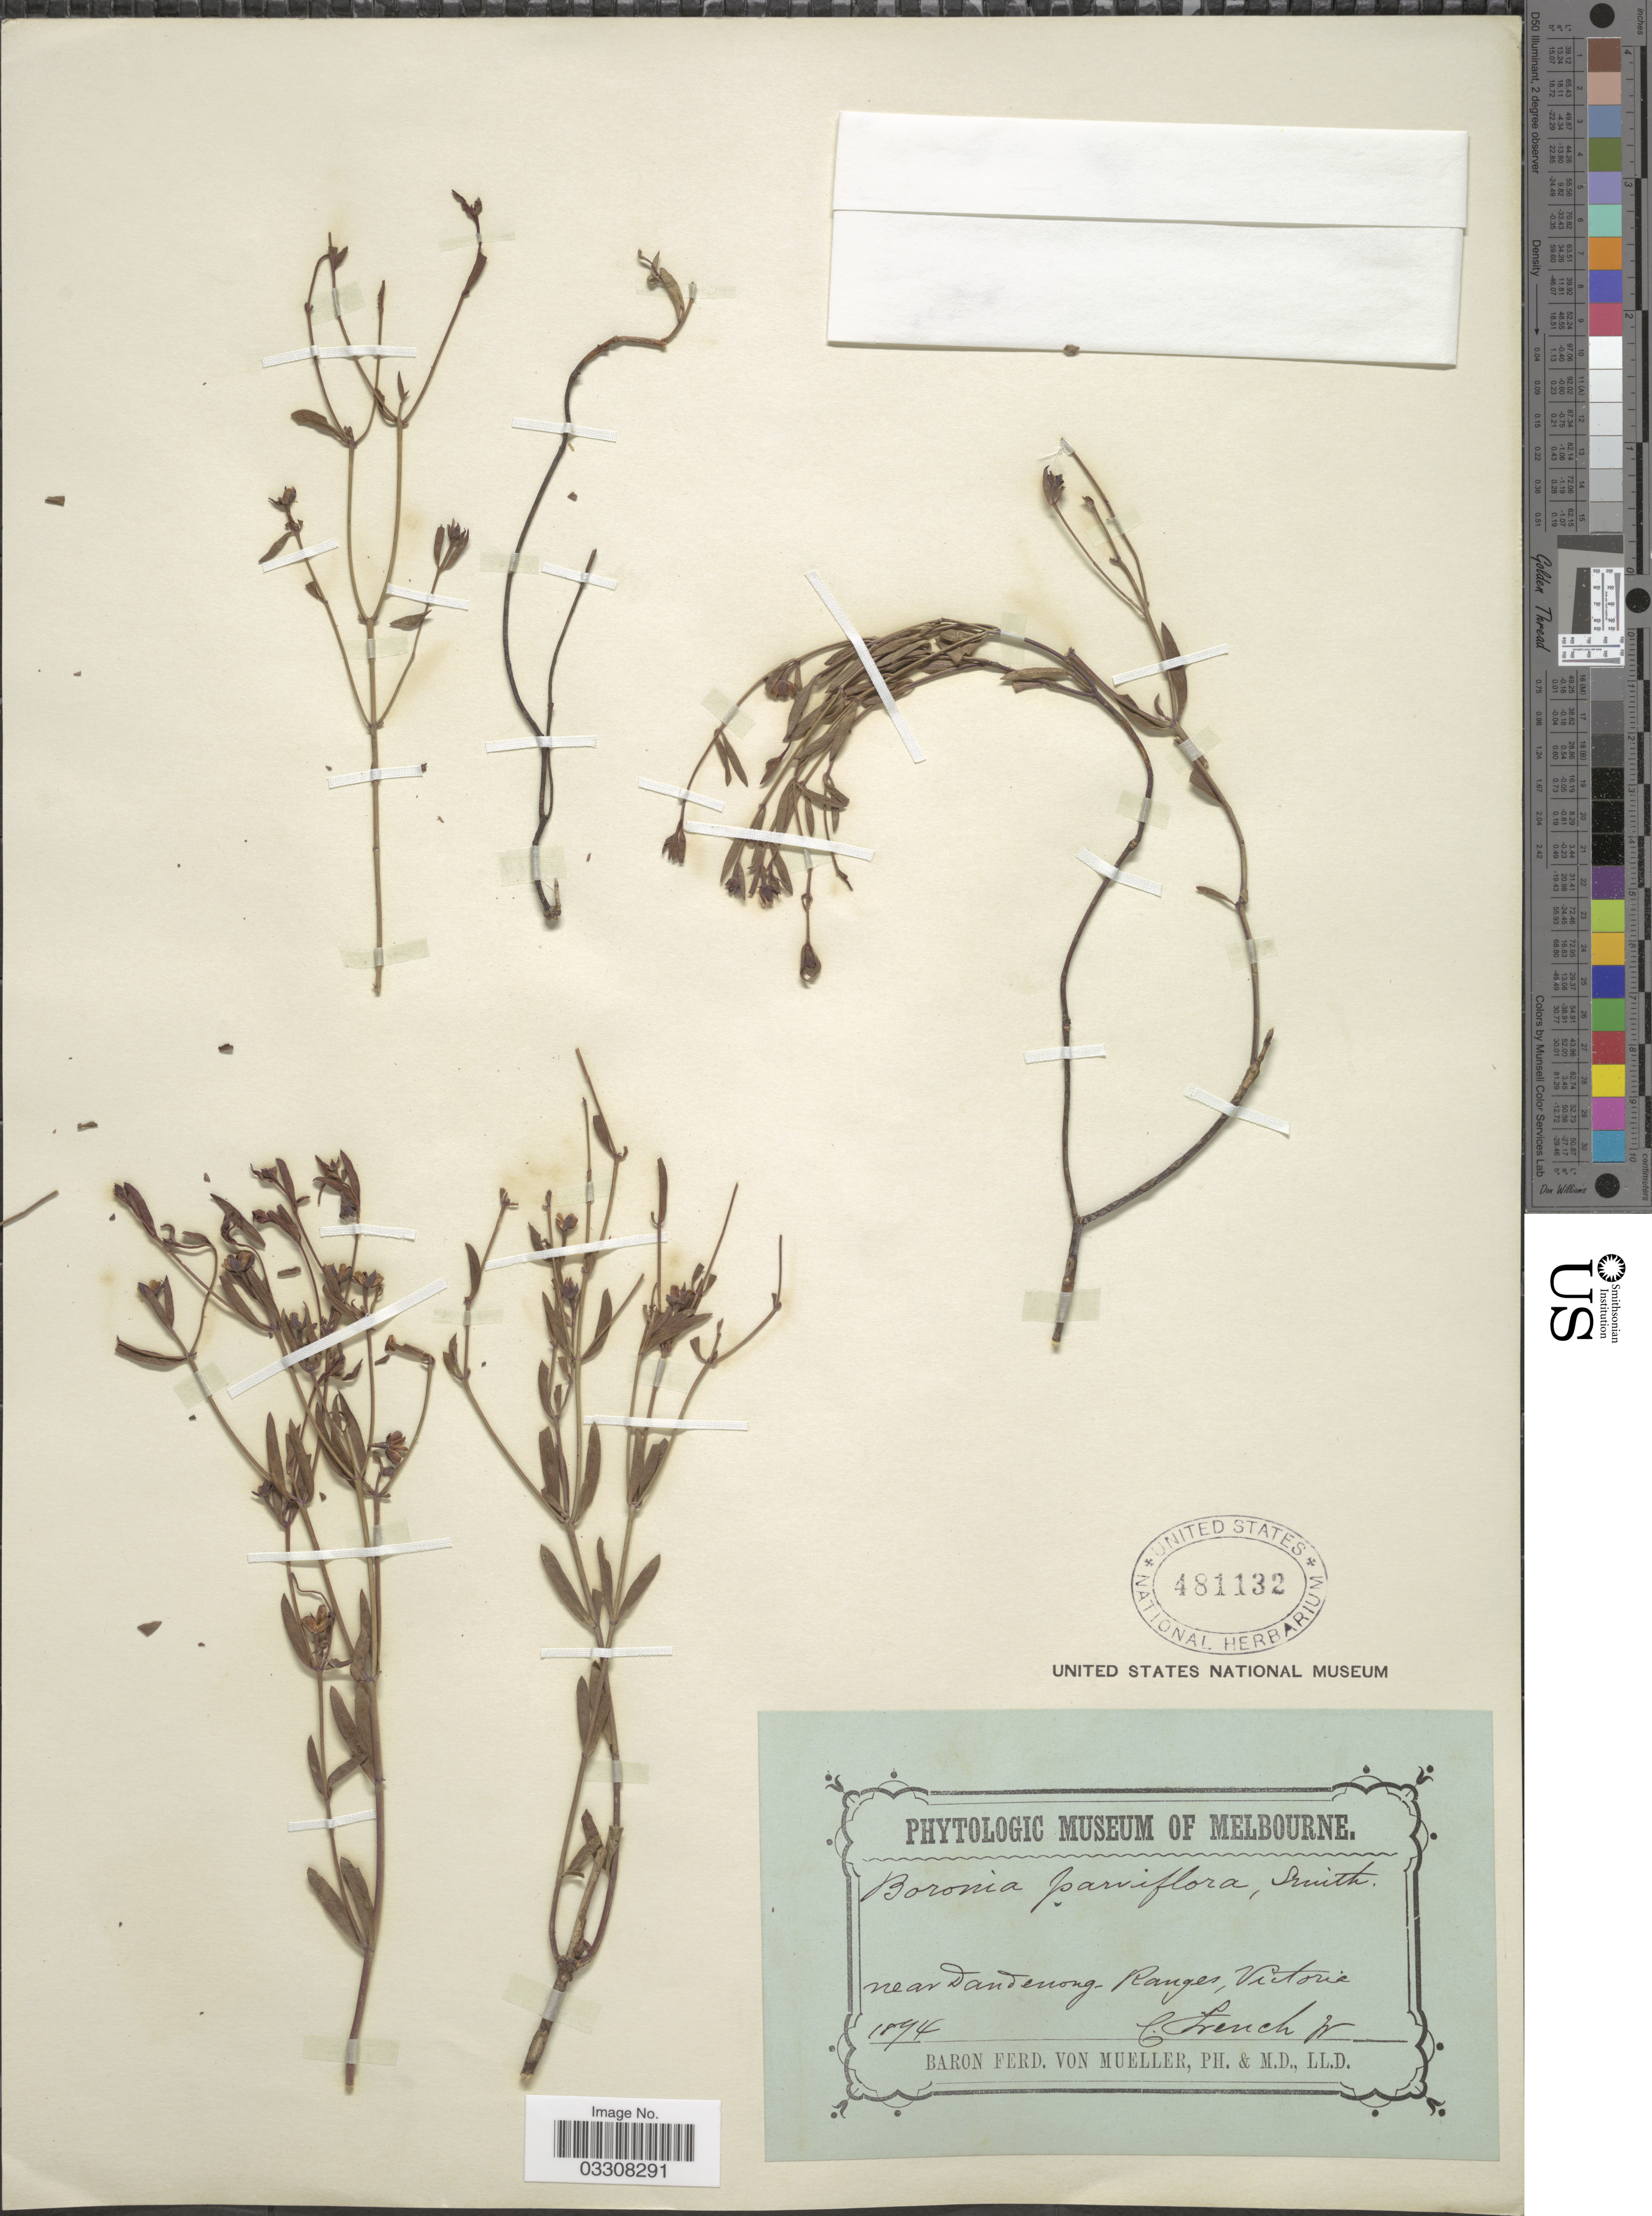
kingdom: Plantae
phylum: Tracheophyta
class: Magnoliopsida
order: Sapindales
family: Rutaceae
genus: Boronia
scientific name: Boronia parviflora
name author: Sm.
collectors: C. French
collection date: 1894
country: Australia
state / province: Victoria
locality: Near Dandenong-Ranges, Victoria.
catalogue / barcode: US 481132